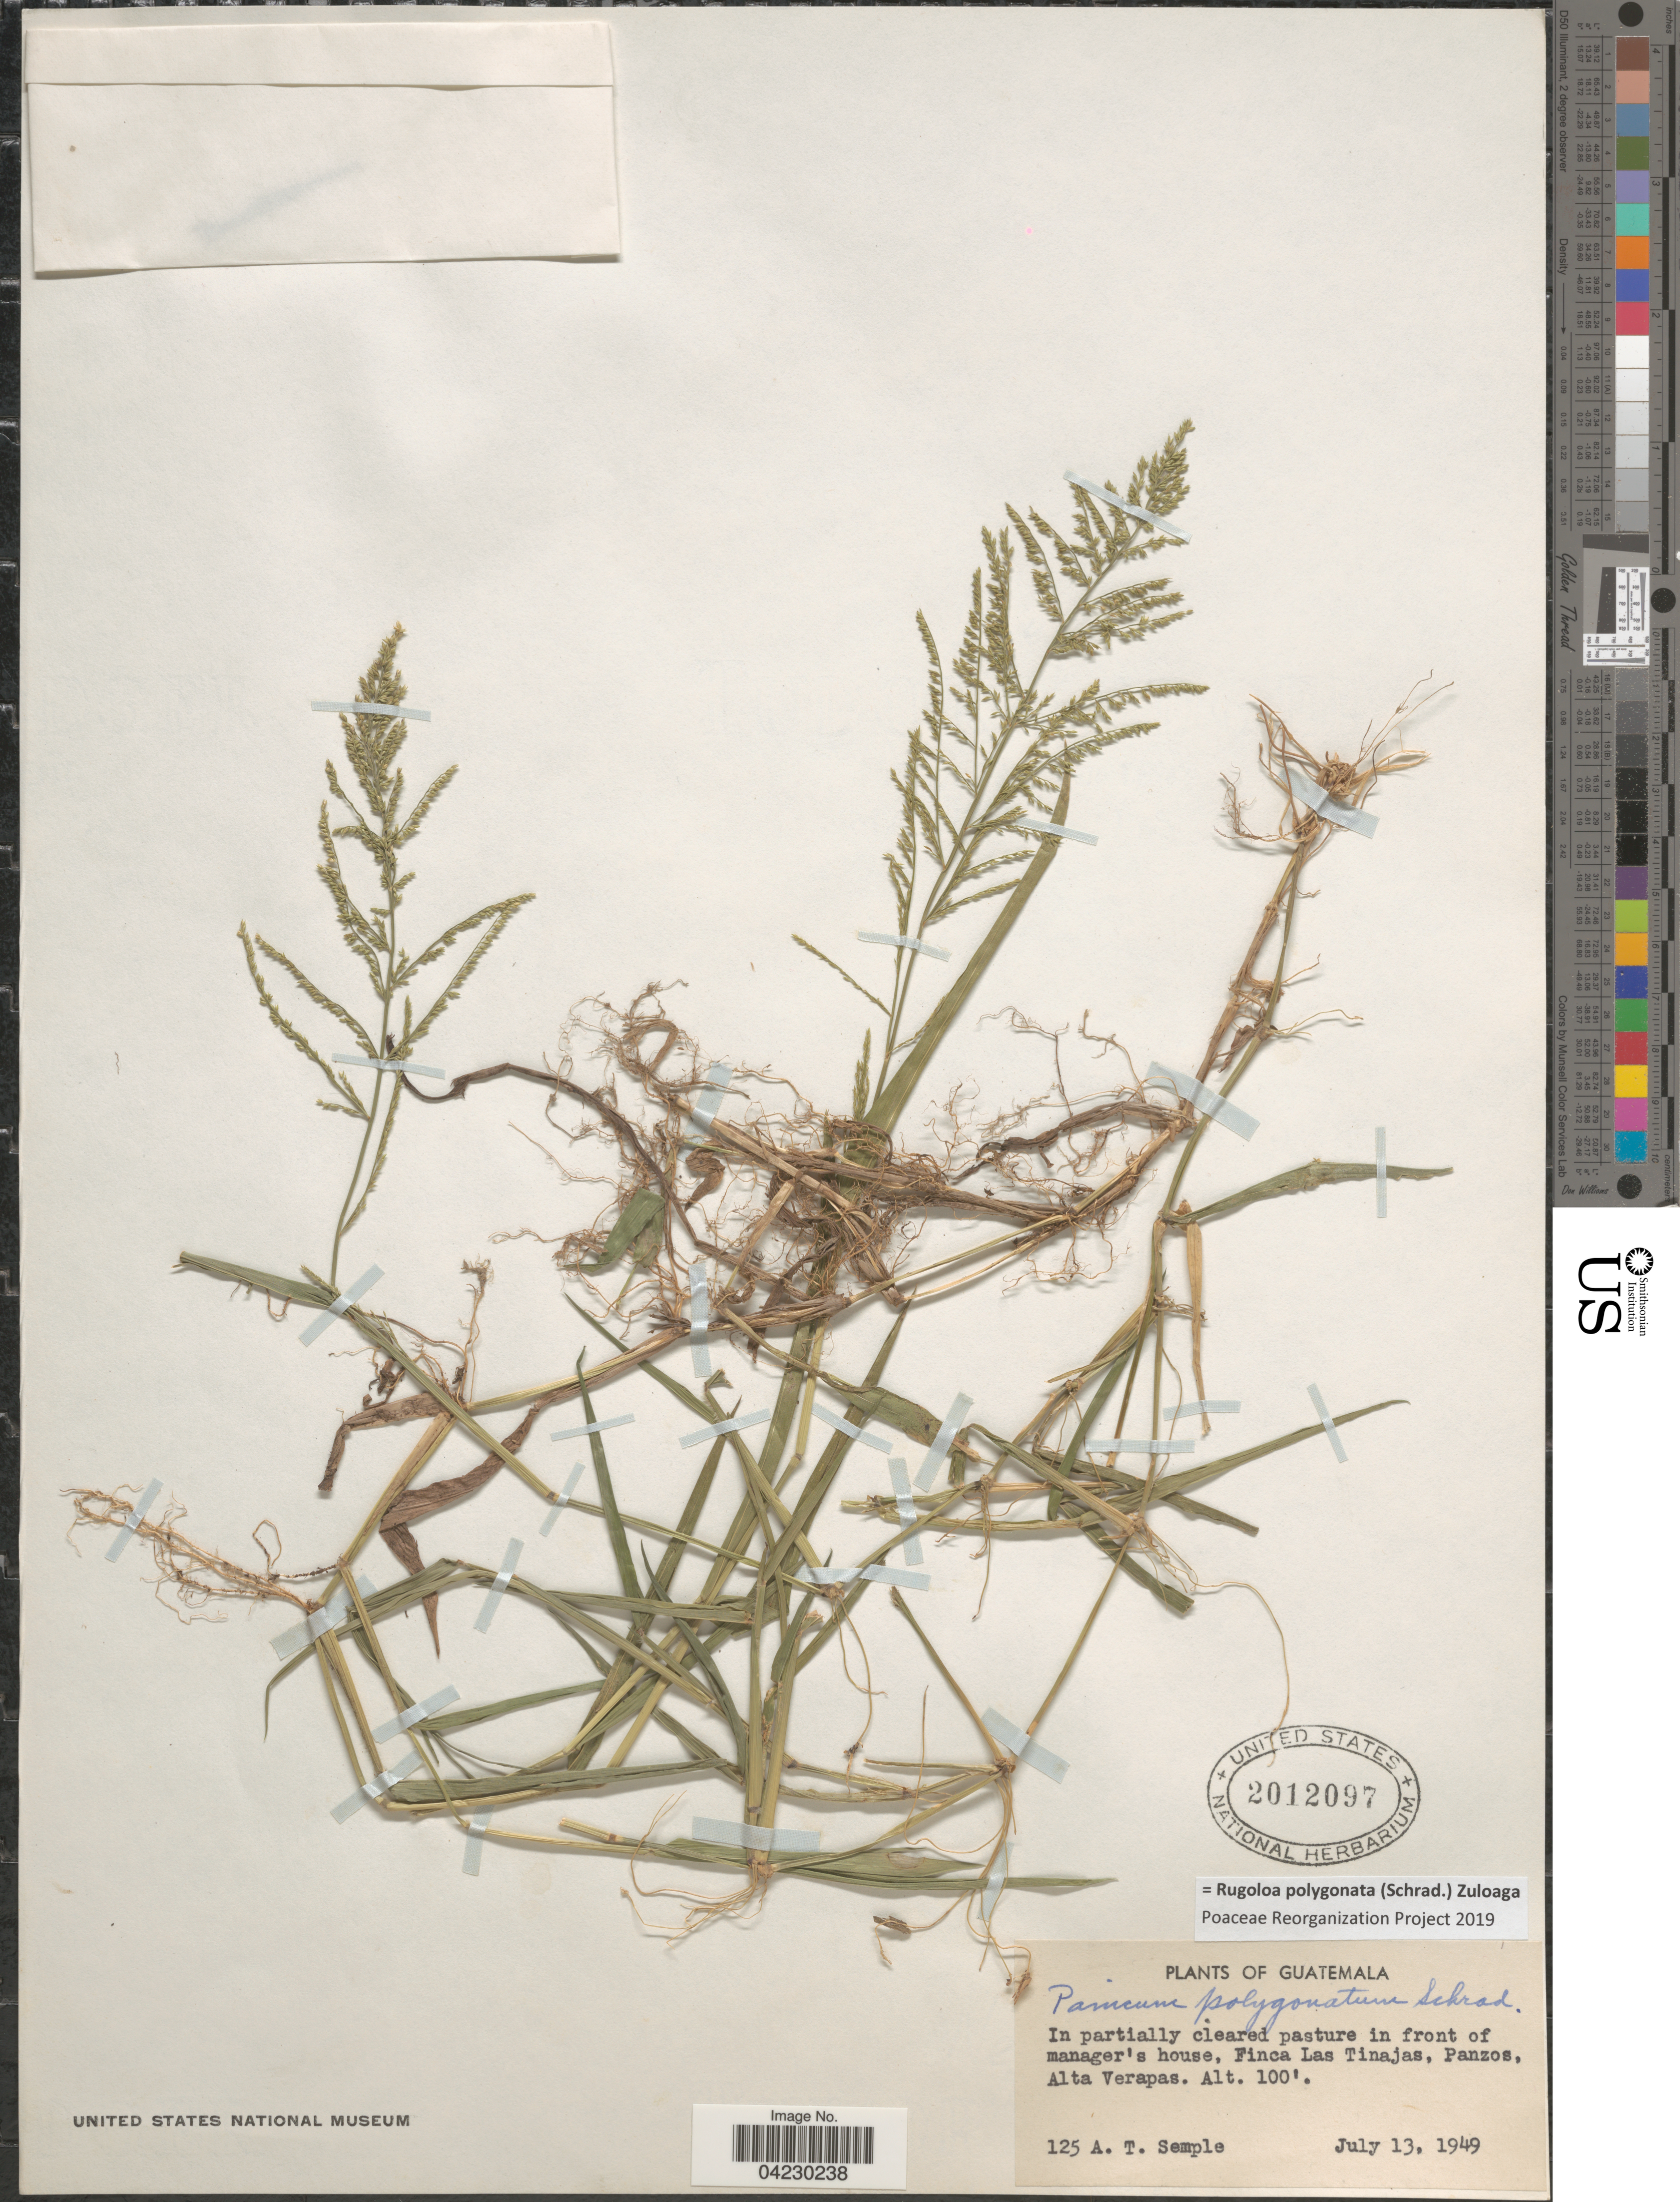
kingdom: Plantae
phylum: Tracheophyta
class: Liliopsida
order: Poales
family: Poaceae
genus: Rugoloa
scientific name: Rugoloa polygonata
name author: (Schrad.) Zuloaga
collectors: A. Semple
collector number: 125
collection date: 1949-07-13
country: Guatemala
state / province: Alta Verapaz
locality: Finca Las Tinajas, Panzos, Alta Verapas.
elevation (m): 30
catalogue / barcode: US 2012097